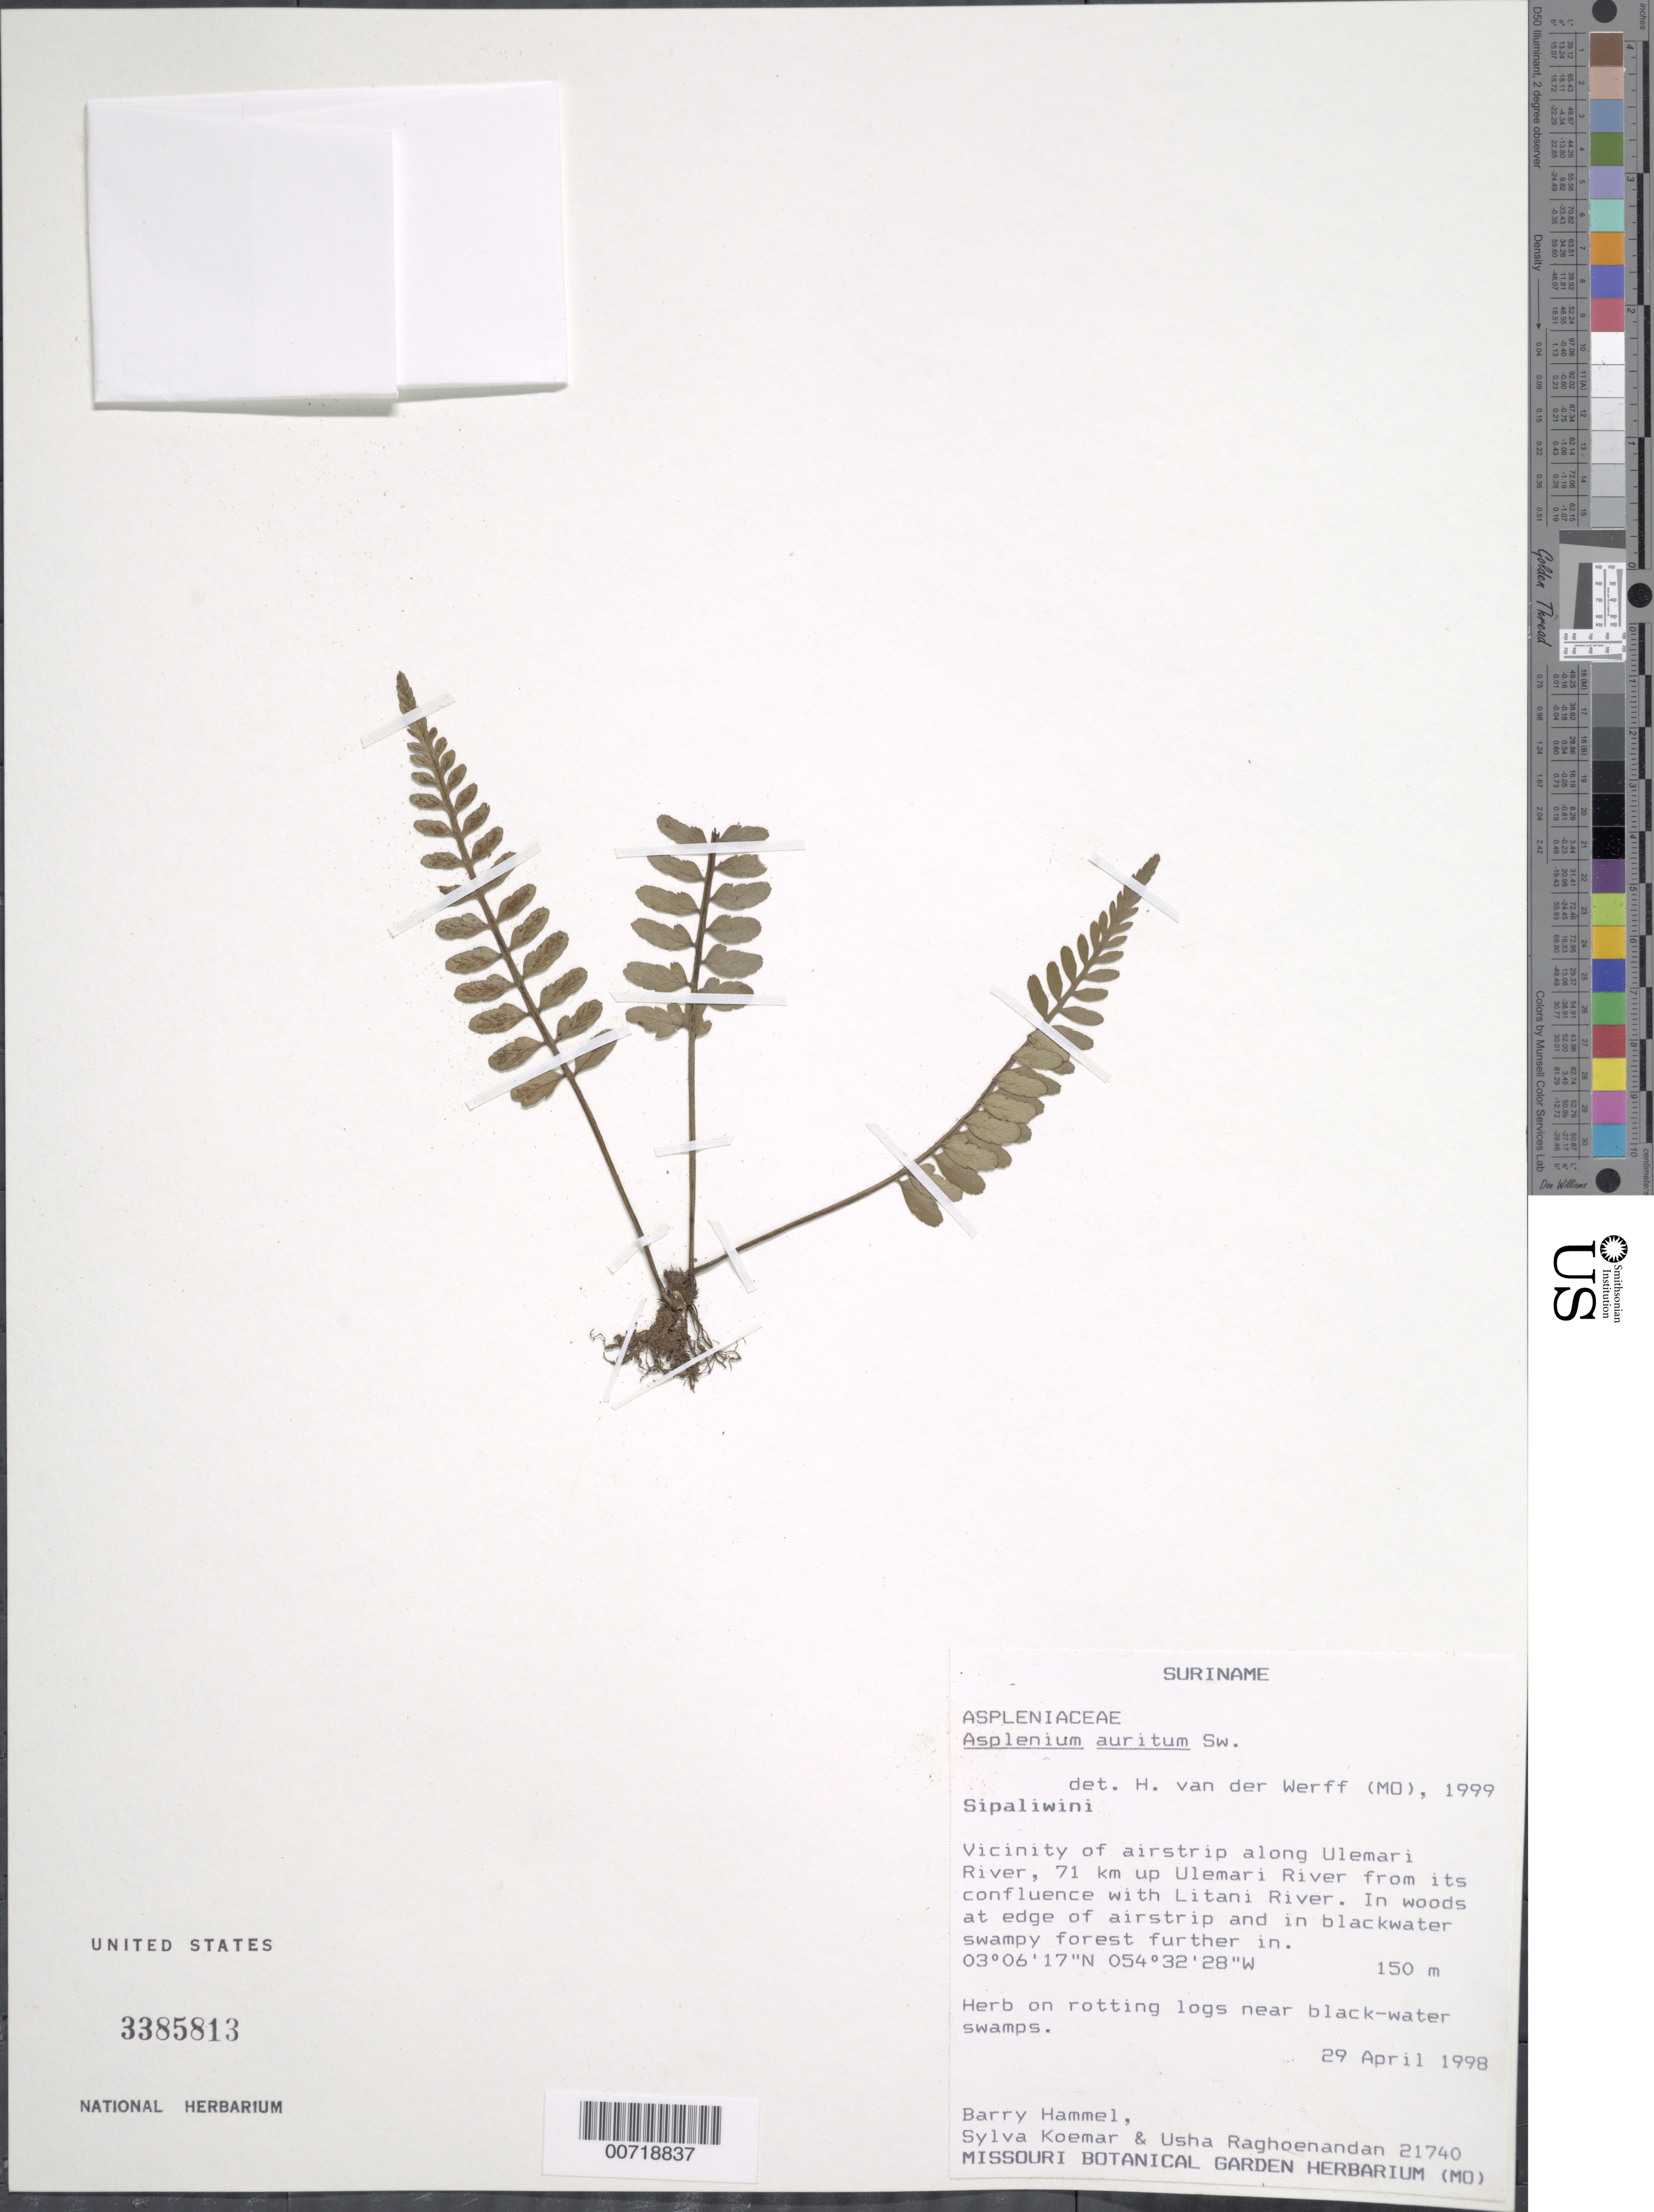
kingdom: Plantae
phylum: Tracheophyta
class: Polypodiopsida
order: Polypodiales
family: Aspleniaceae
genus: Asplenium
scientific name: Asplenium auritum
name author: Sw.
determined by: van der Werff, H., (MO), Missouri Botanical Garden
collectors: B. Hammel, S. Koemar & U. Raghoenandan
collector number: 21740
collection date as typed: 29-Apr-98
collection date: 1998-04-29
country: Suriname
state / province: Sipaliwini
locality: Ulemari R., ca. 71 km upstream from confl. with Litani R., vicinity of airstrip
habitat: Woods at edge of airstrip and in blackwater swampy forest further in; on log, in forest near black-water swamp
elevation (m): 150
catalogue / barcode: US 3385813